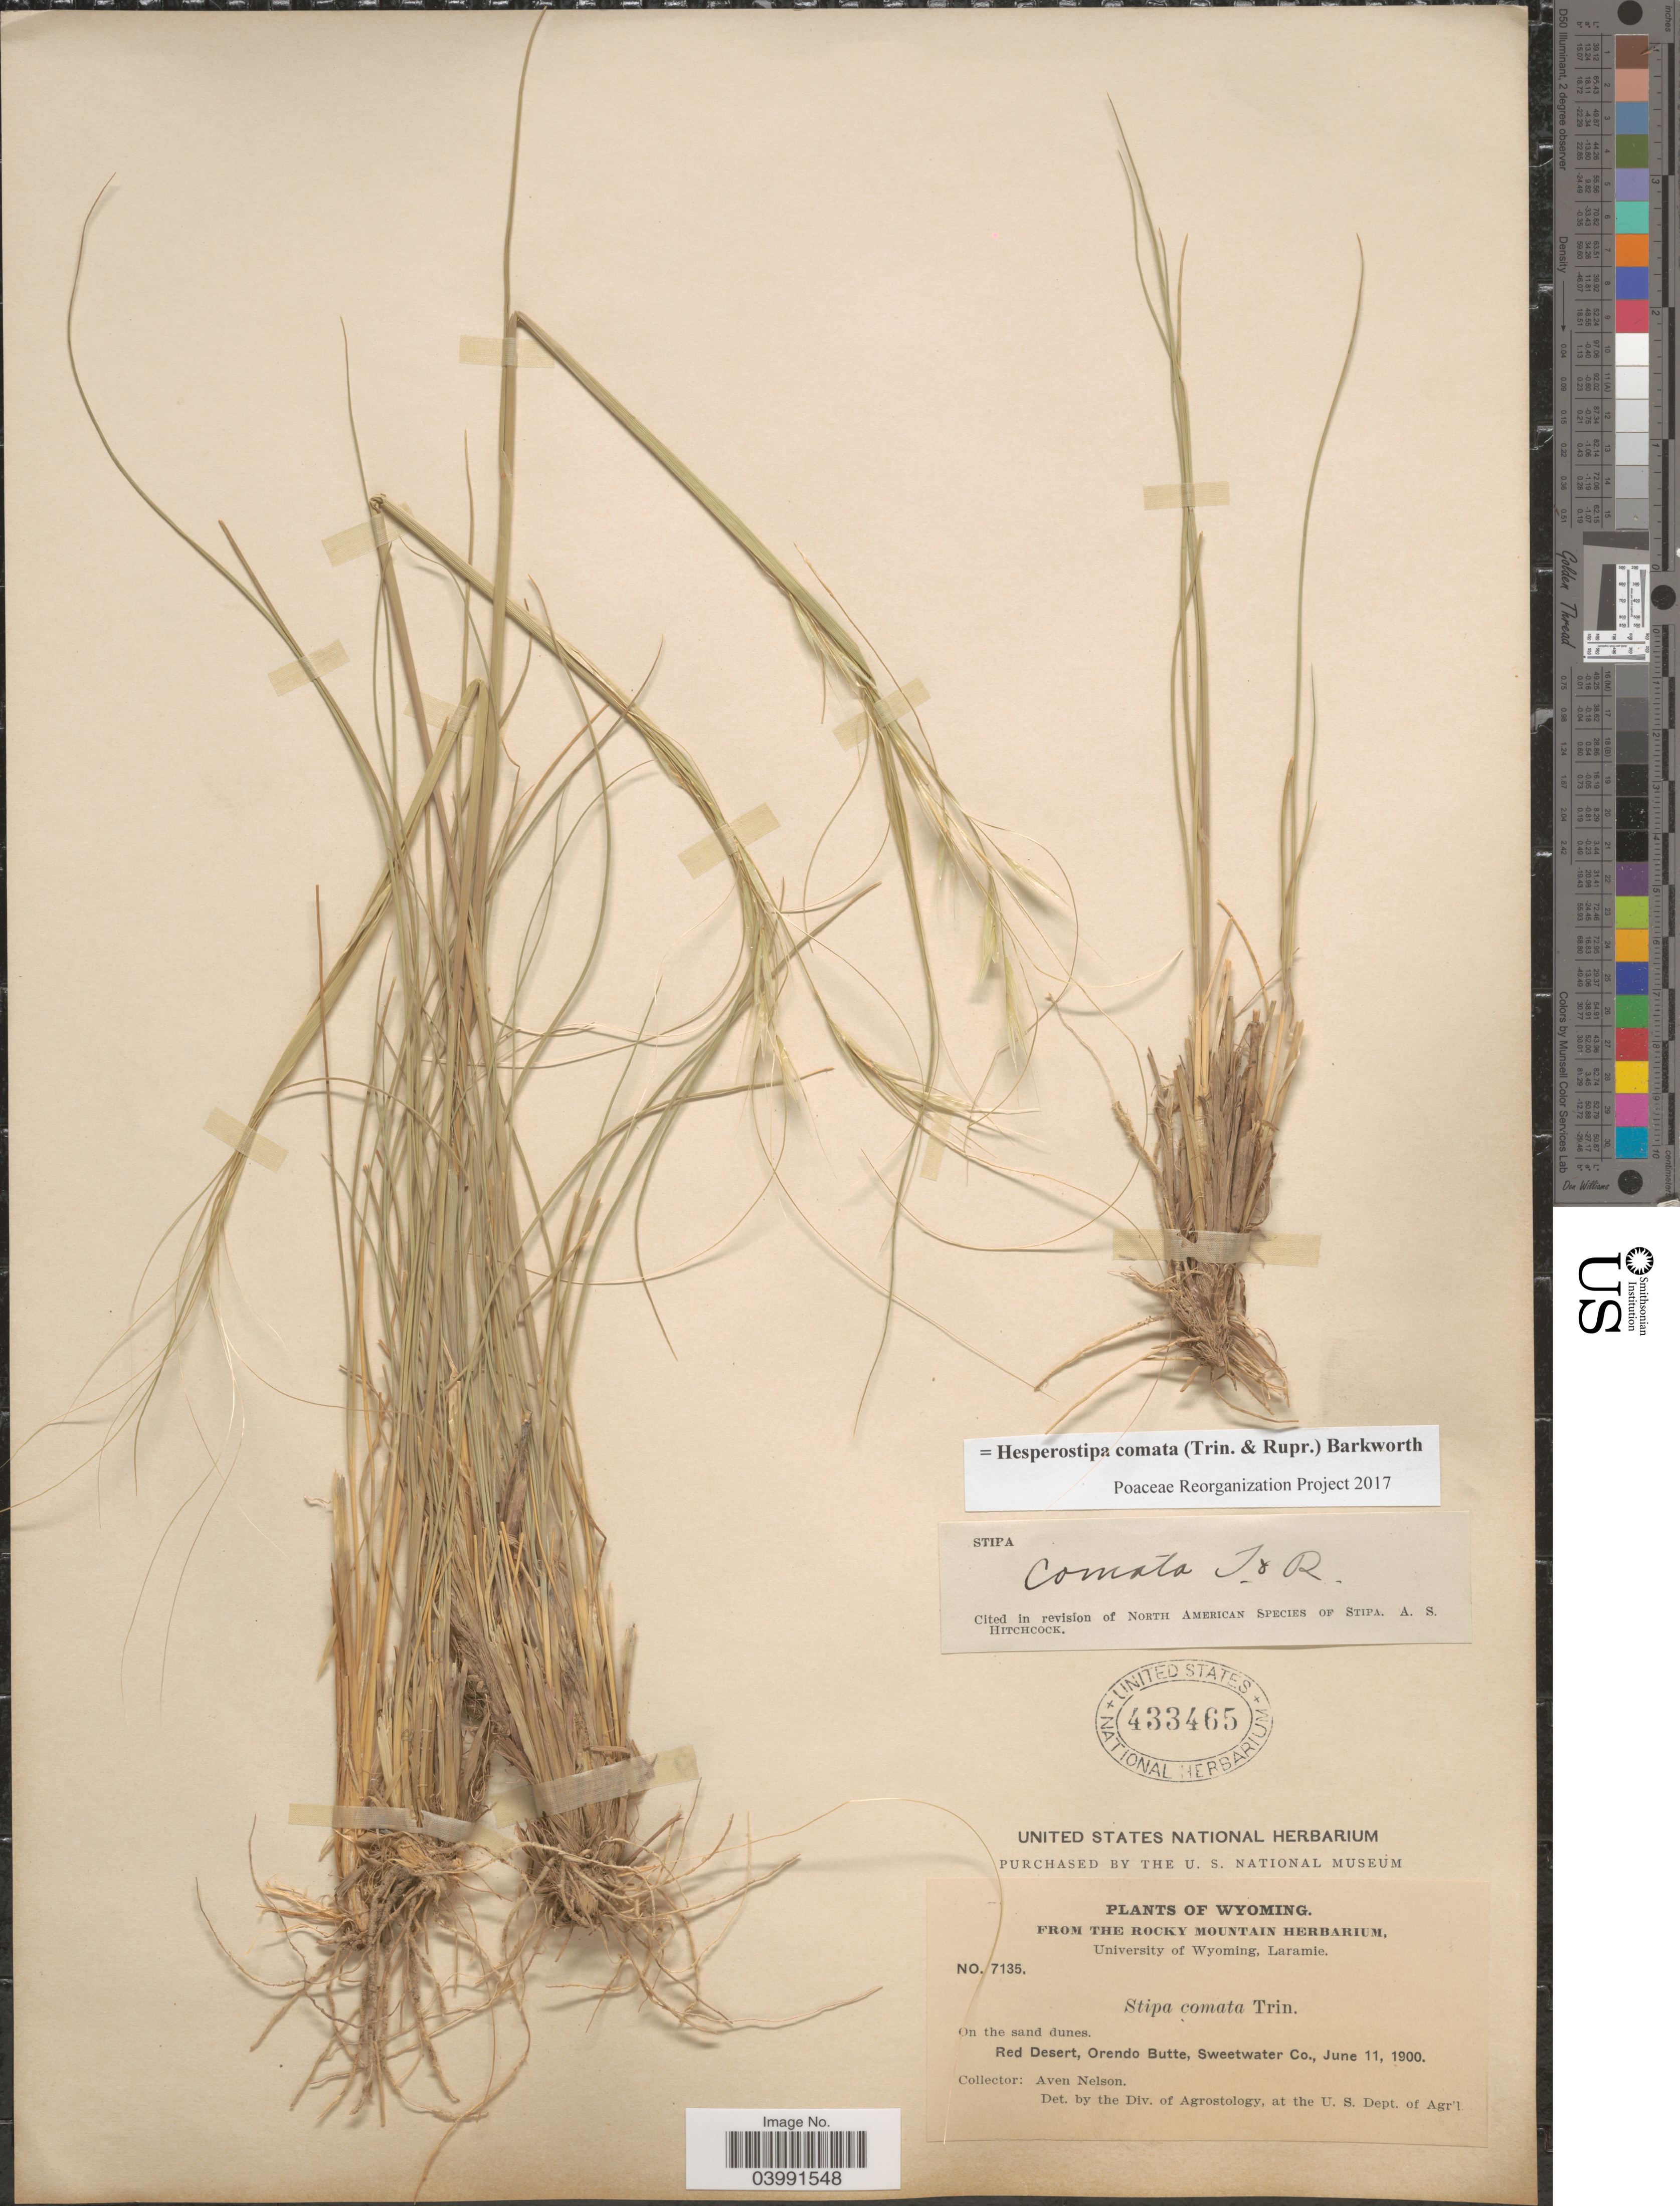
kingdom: Plantae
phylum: Tracheophyta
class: Liliopsida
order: Poales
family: Poaceae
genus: Hesperostipa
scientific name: Hesperostipa comata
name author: (Trin. & Rupr.) Barkworth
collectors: A. Nelson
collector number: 7135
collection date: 1900-06-11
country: United States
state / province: Wyoming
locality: Red Desert, Orendo Butte, Sweetwater Co.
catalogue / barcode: US 433465